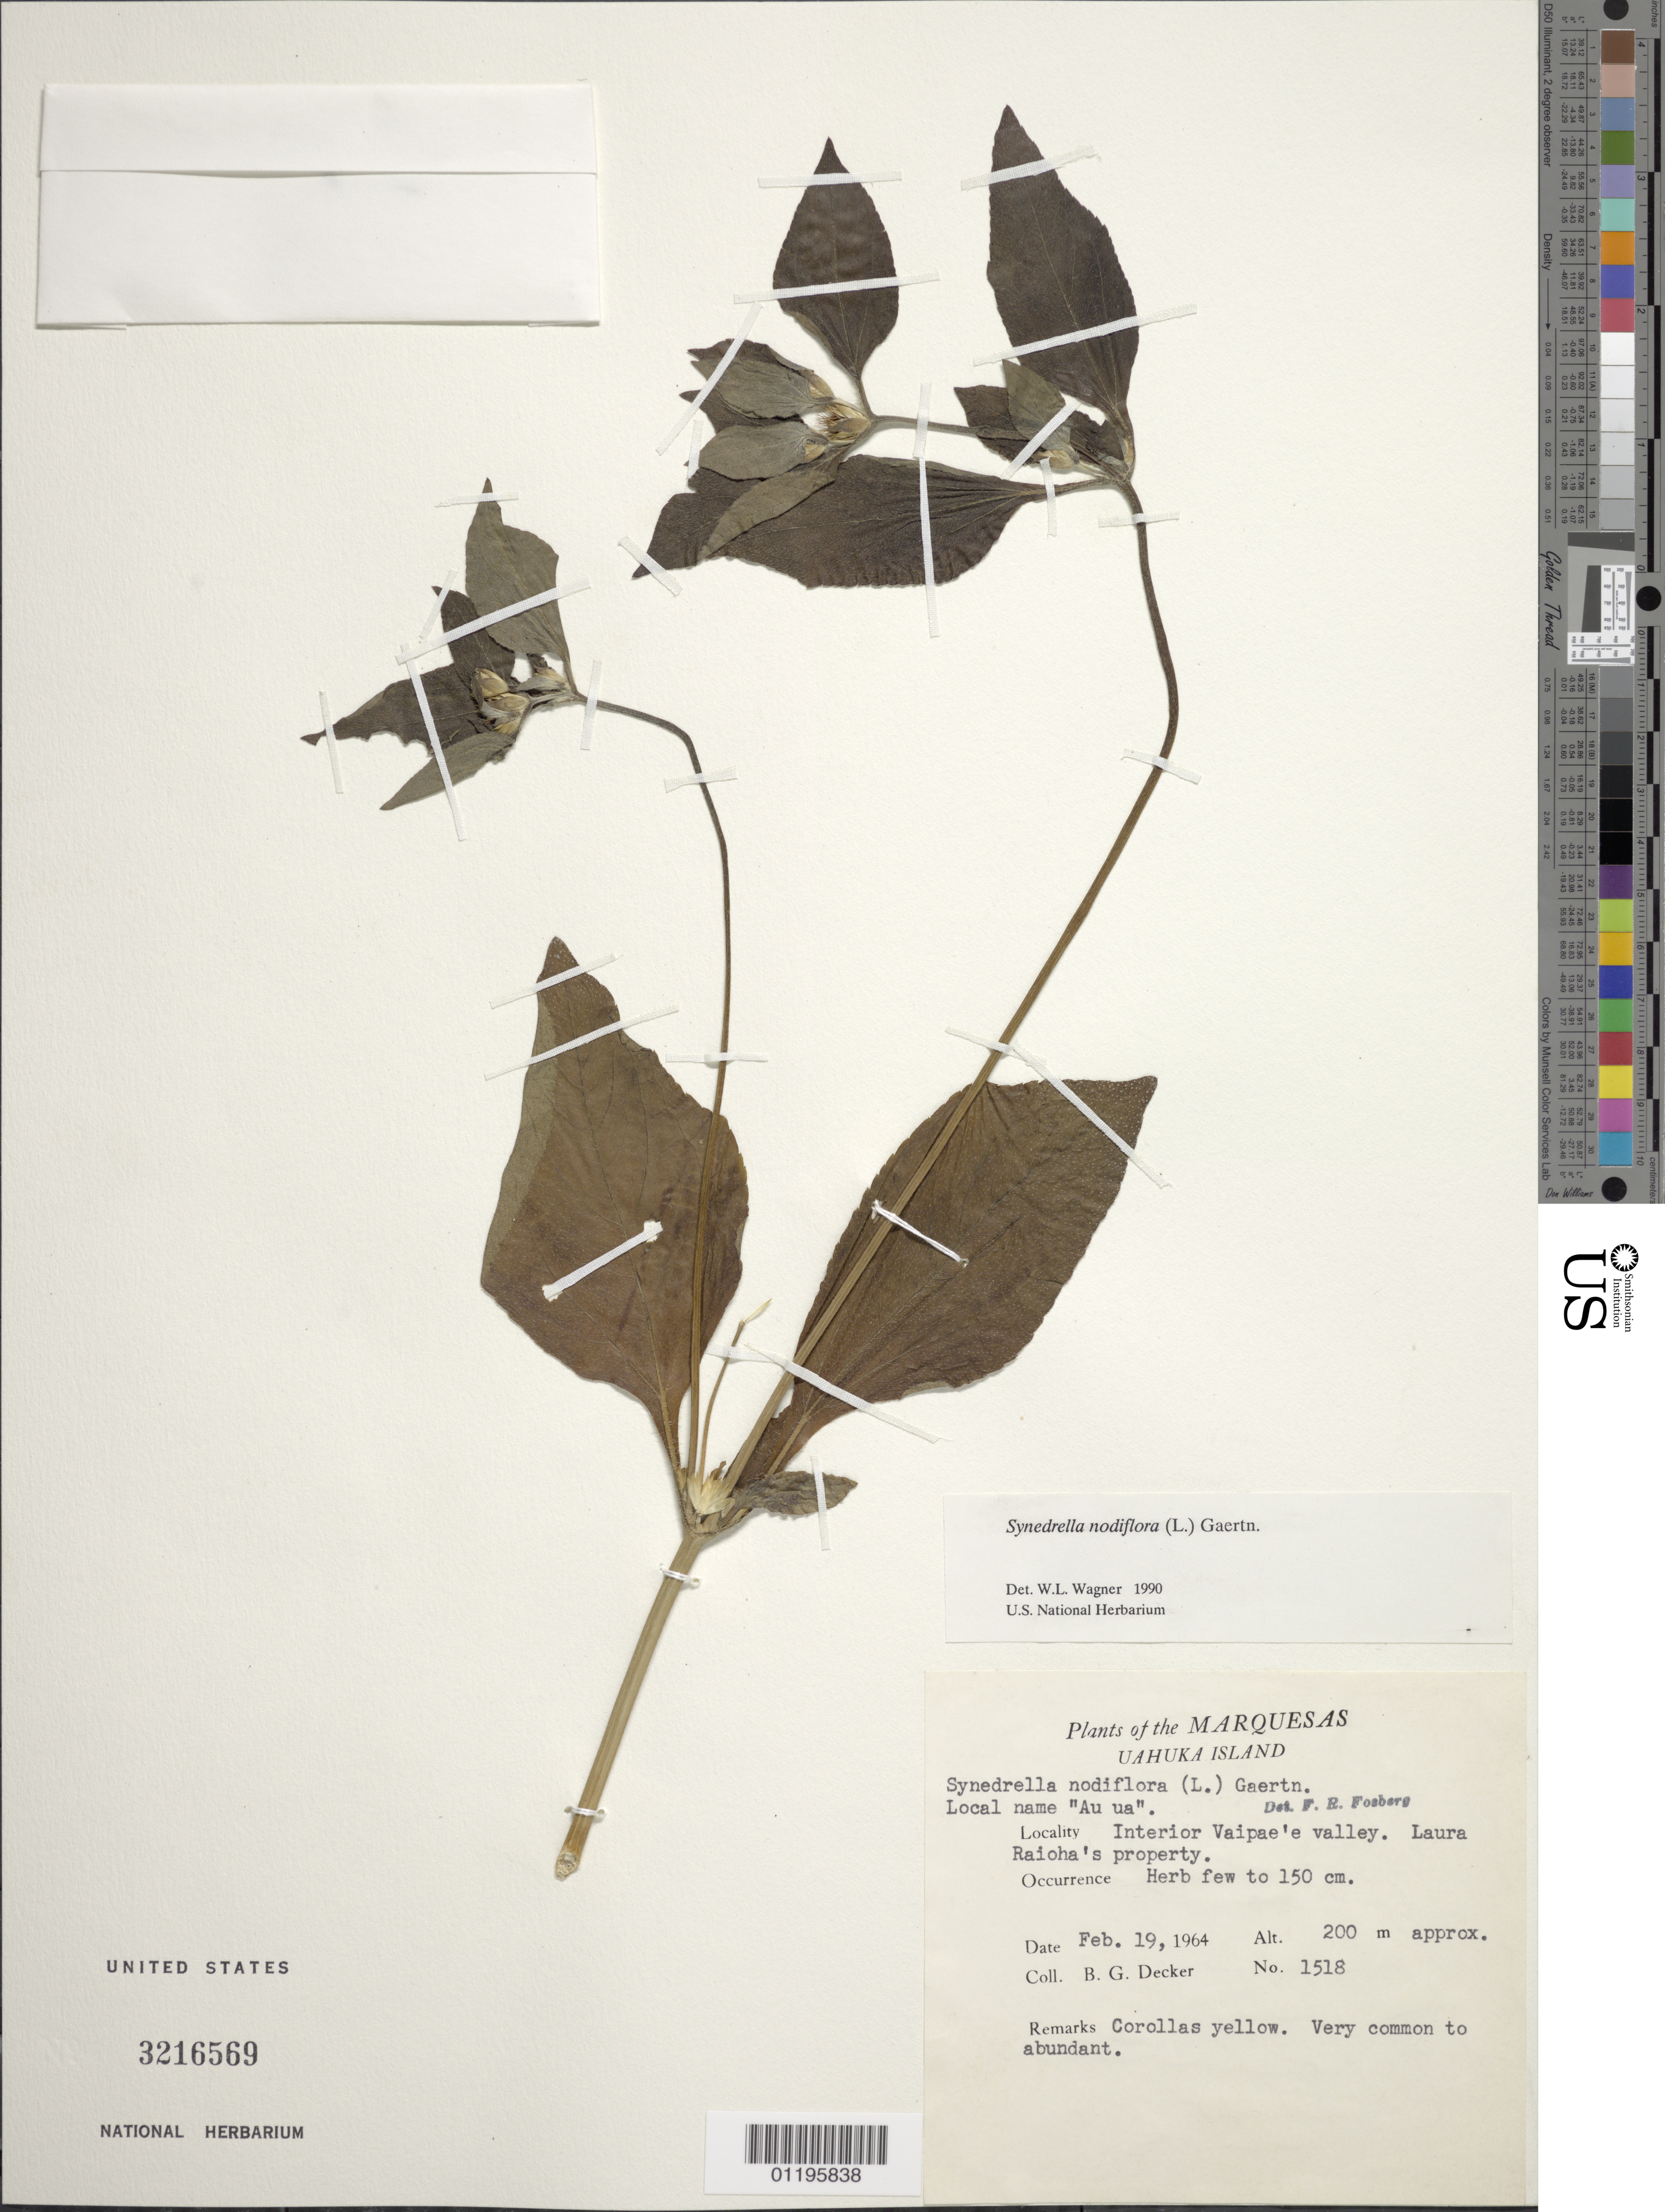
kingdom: Plantae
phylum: Tracheophyta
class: Magnoliopsida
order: Asterales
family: Asteraceae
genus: Synedrella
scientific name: Synedrella nodiflora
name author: (L.) Gaertn.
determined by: Wagner, W. L., (BOT), Smithsonian Institution - National Museum of Natural History (UNITED STATES)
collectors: B. G. Decker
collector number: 1518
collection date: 1964-02-19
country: French Polynesia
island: Ua Huka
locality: interior Vaipae'e Valley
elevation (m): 200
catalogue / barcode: US 3216569